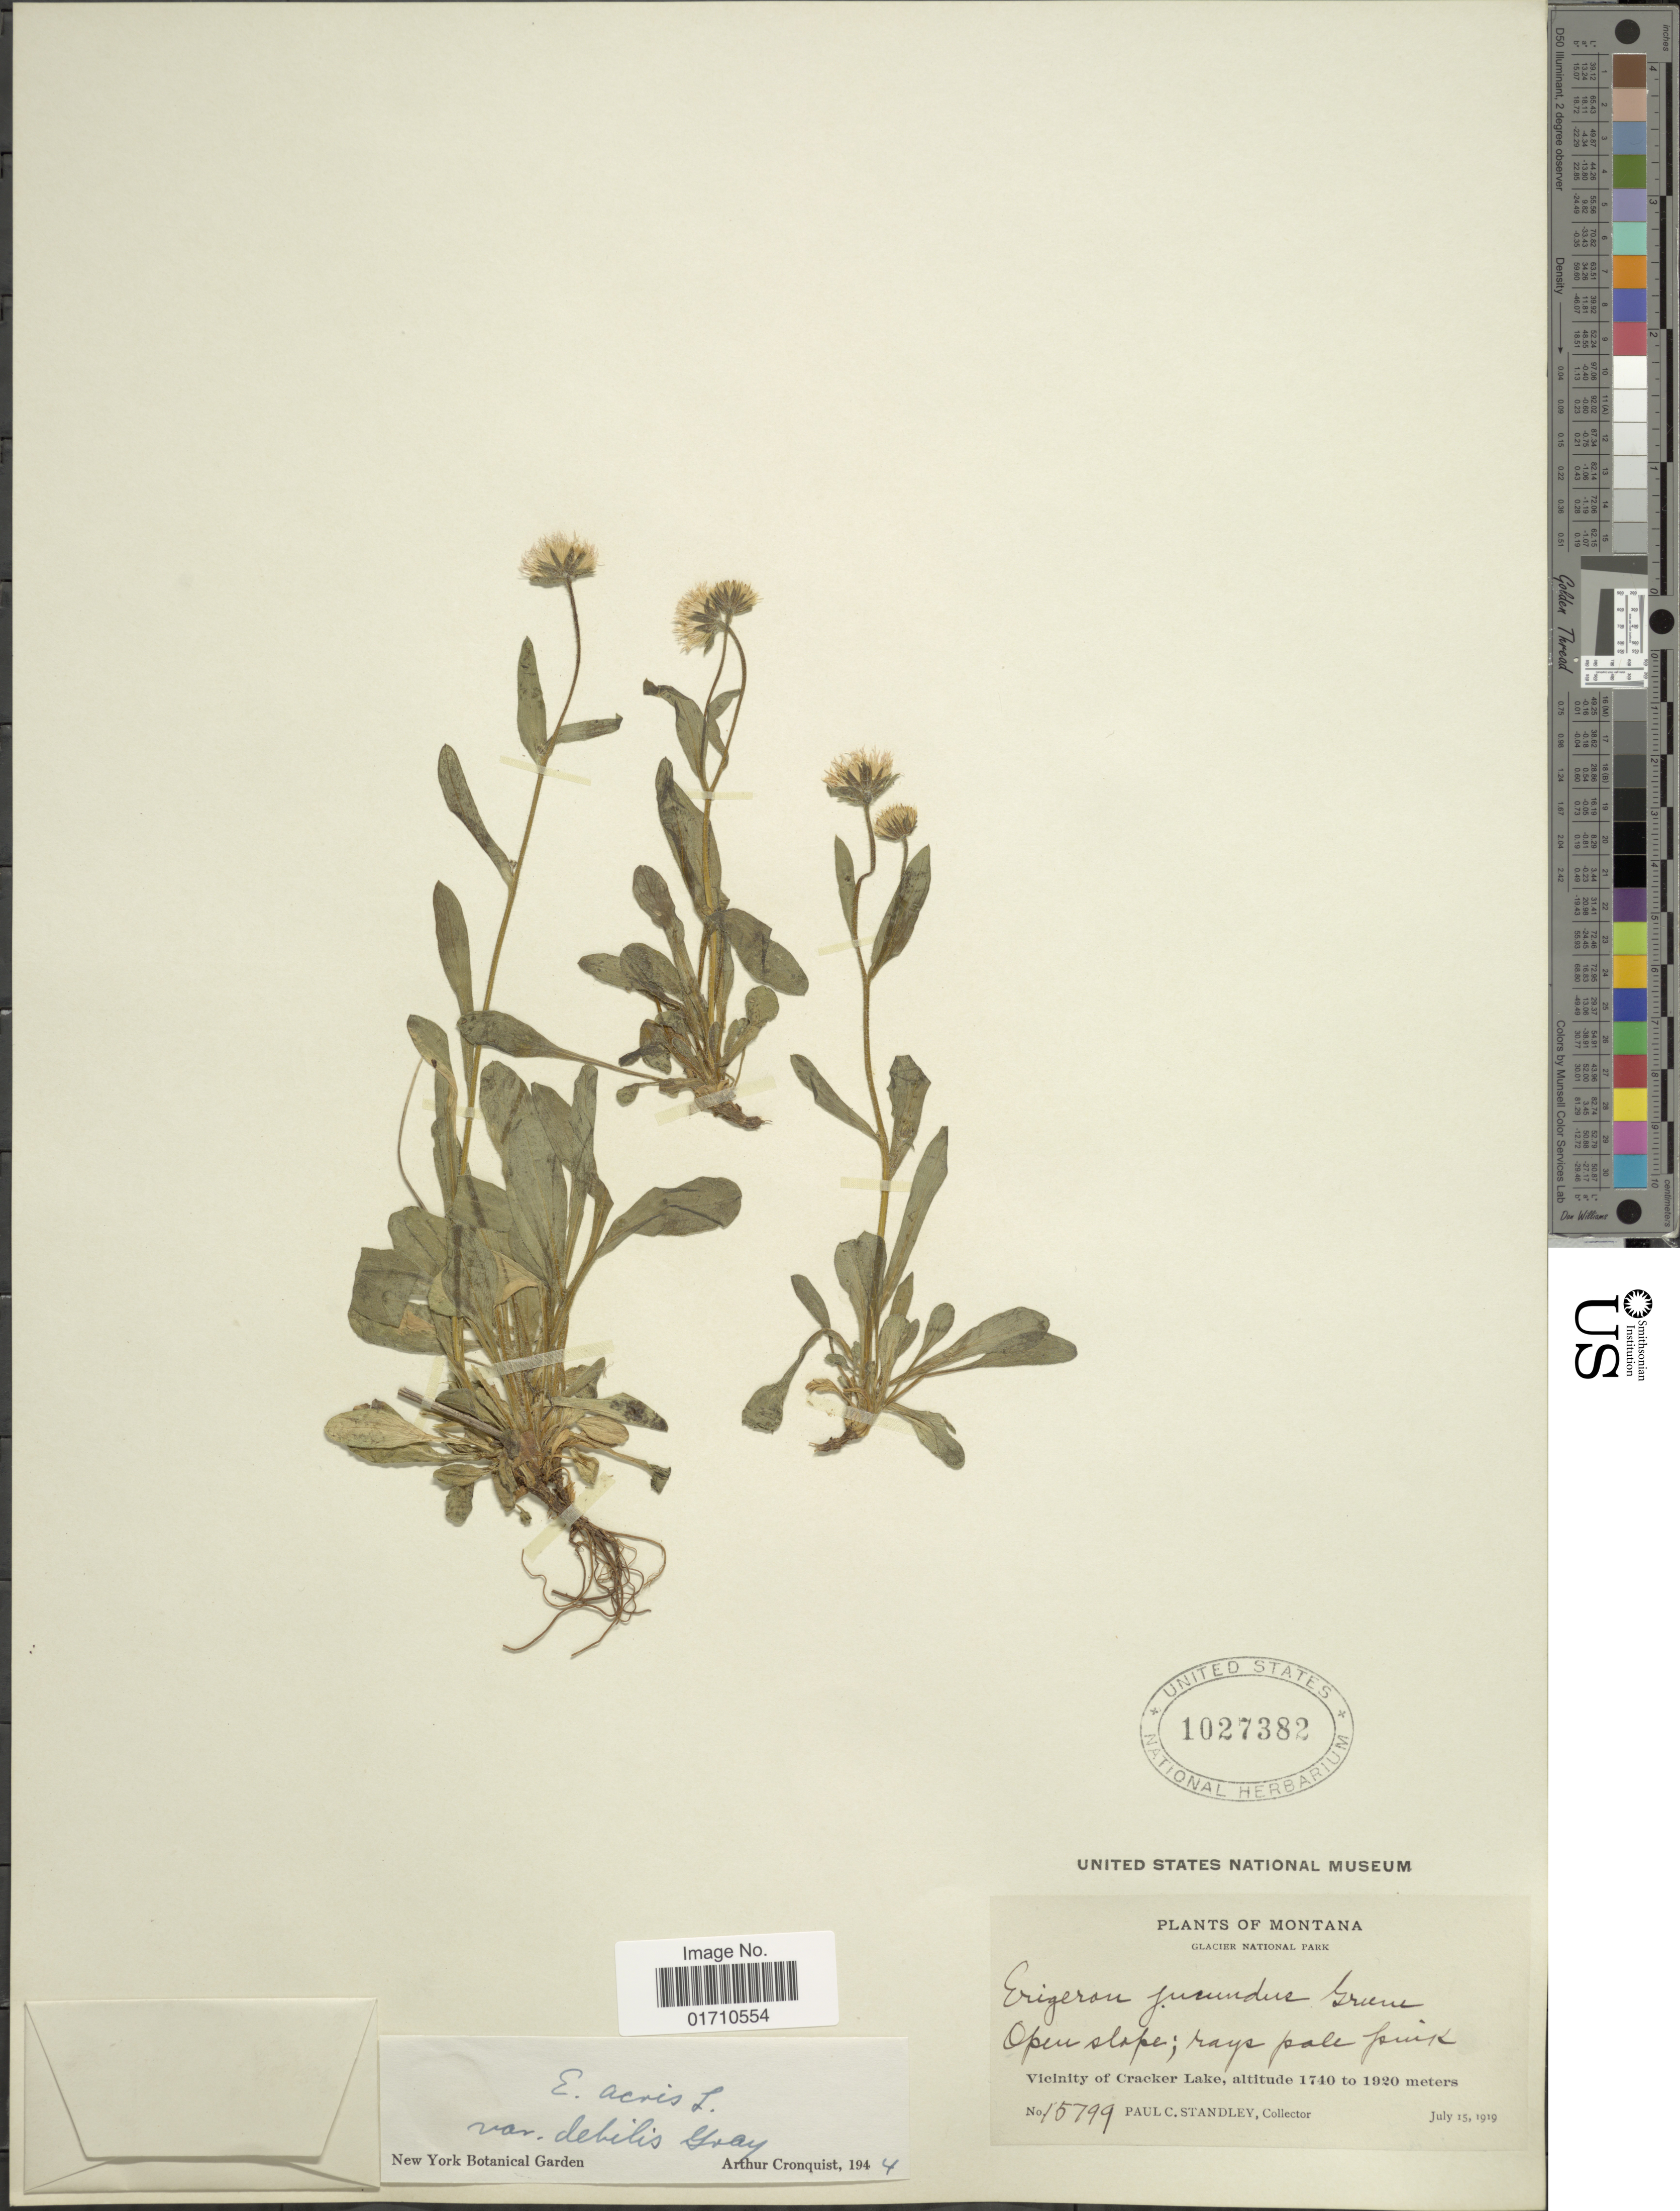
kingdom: Plantae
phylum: Tracheophyta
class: Magnoliopsida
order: Asterales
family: Asteraceae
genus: Erigeron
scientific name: Erigeron acris var. debilis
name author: A. Gray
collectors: P. C. Standley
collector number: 15799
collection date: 1919-07-15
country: United States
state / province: Montana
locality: Glaicer National Park, Open slope; rays pale pink, Vicinity of Cracker Lake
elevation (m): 1740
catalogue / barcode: US 1027382